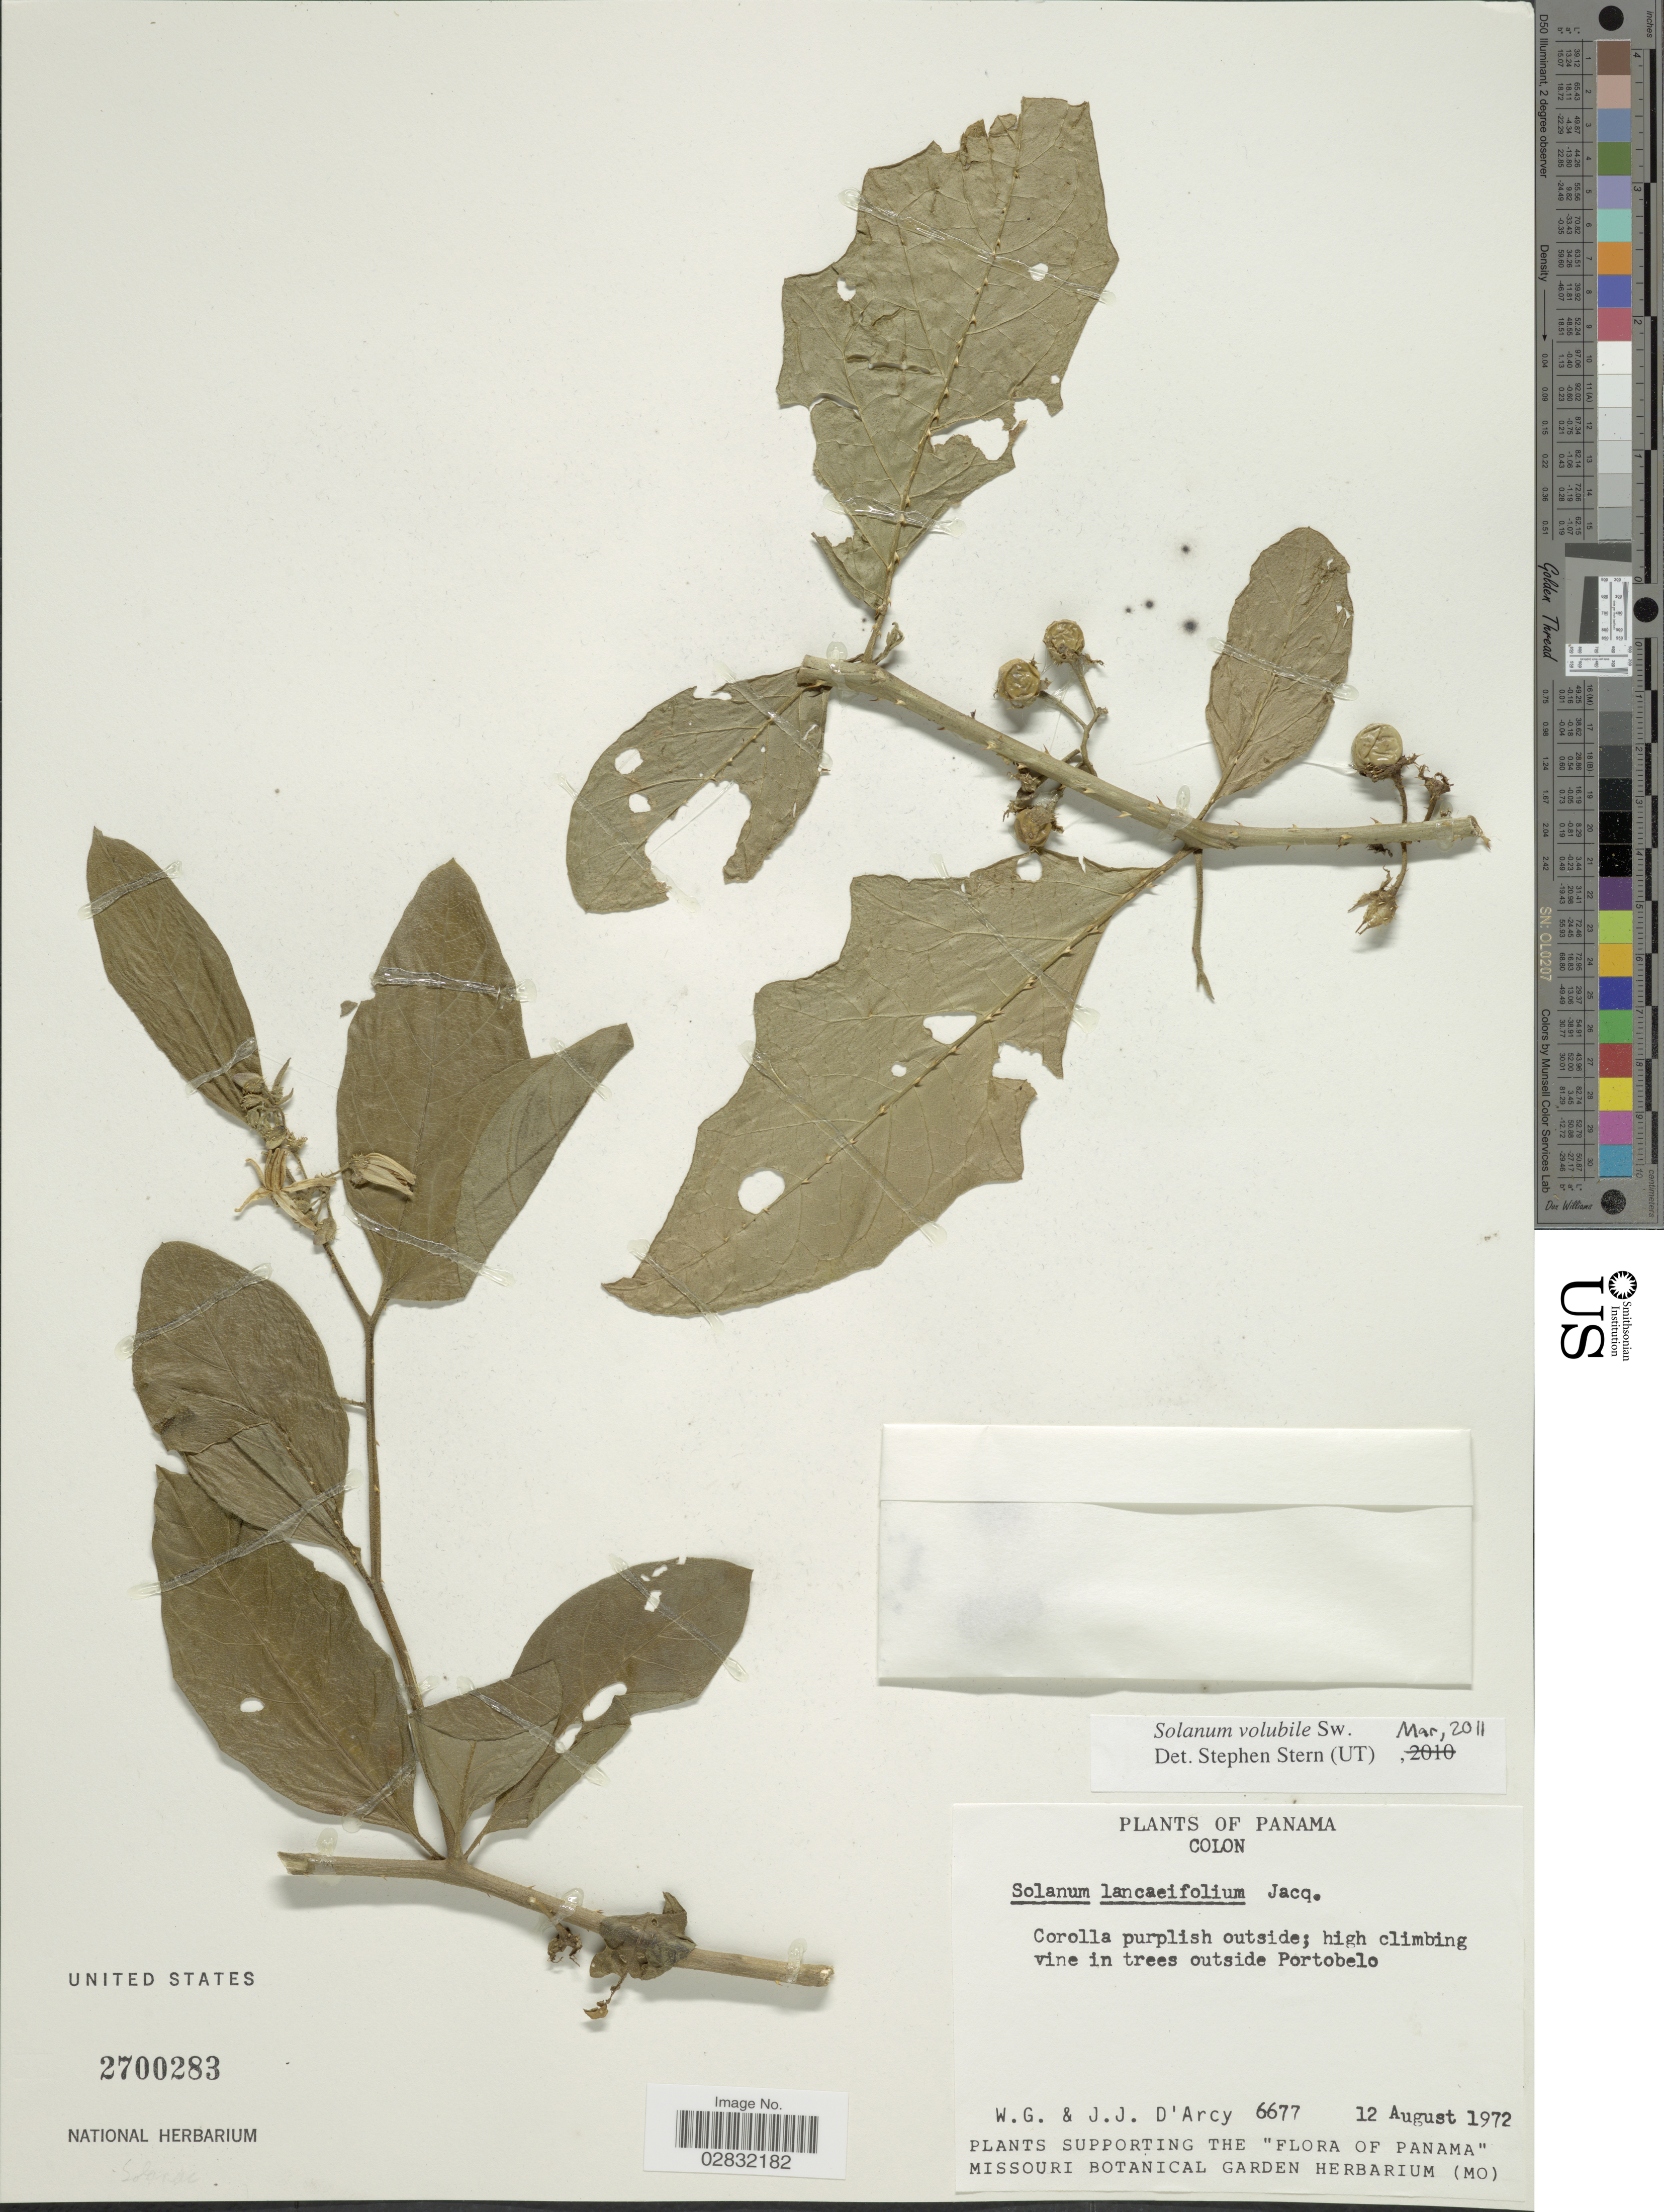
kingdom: Plantae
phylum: Tracheophyta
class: Magnoliopsida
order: Solanales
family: Solanaceae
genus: Solanum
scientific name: Solanum volubile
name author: Sw.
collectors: W. G. D'Arcy & J. J. D'Arcy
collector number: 6677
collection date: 1972-08-12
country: Panama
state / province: Colón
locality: Colon, high climbing vine in trees outside Portobelo.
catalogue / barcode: US 2700283